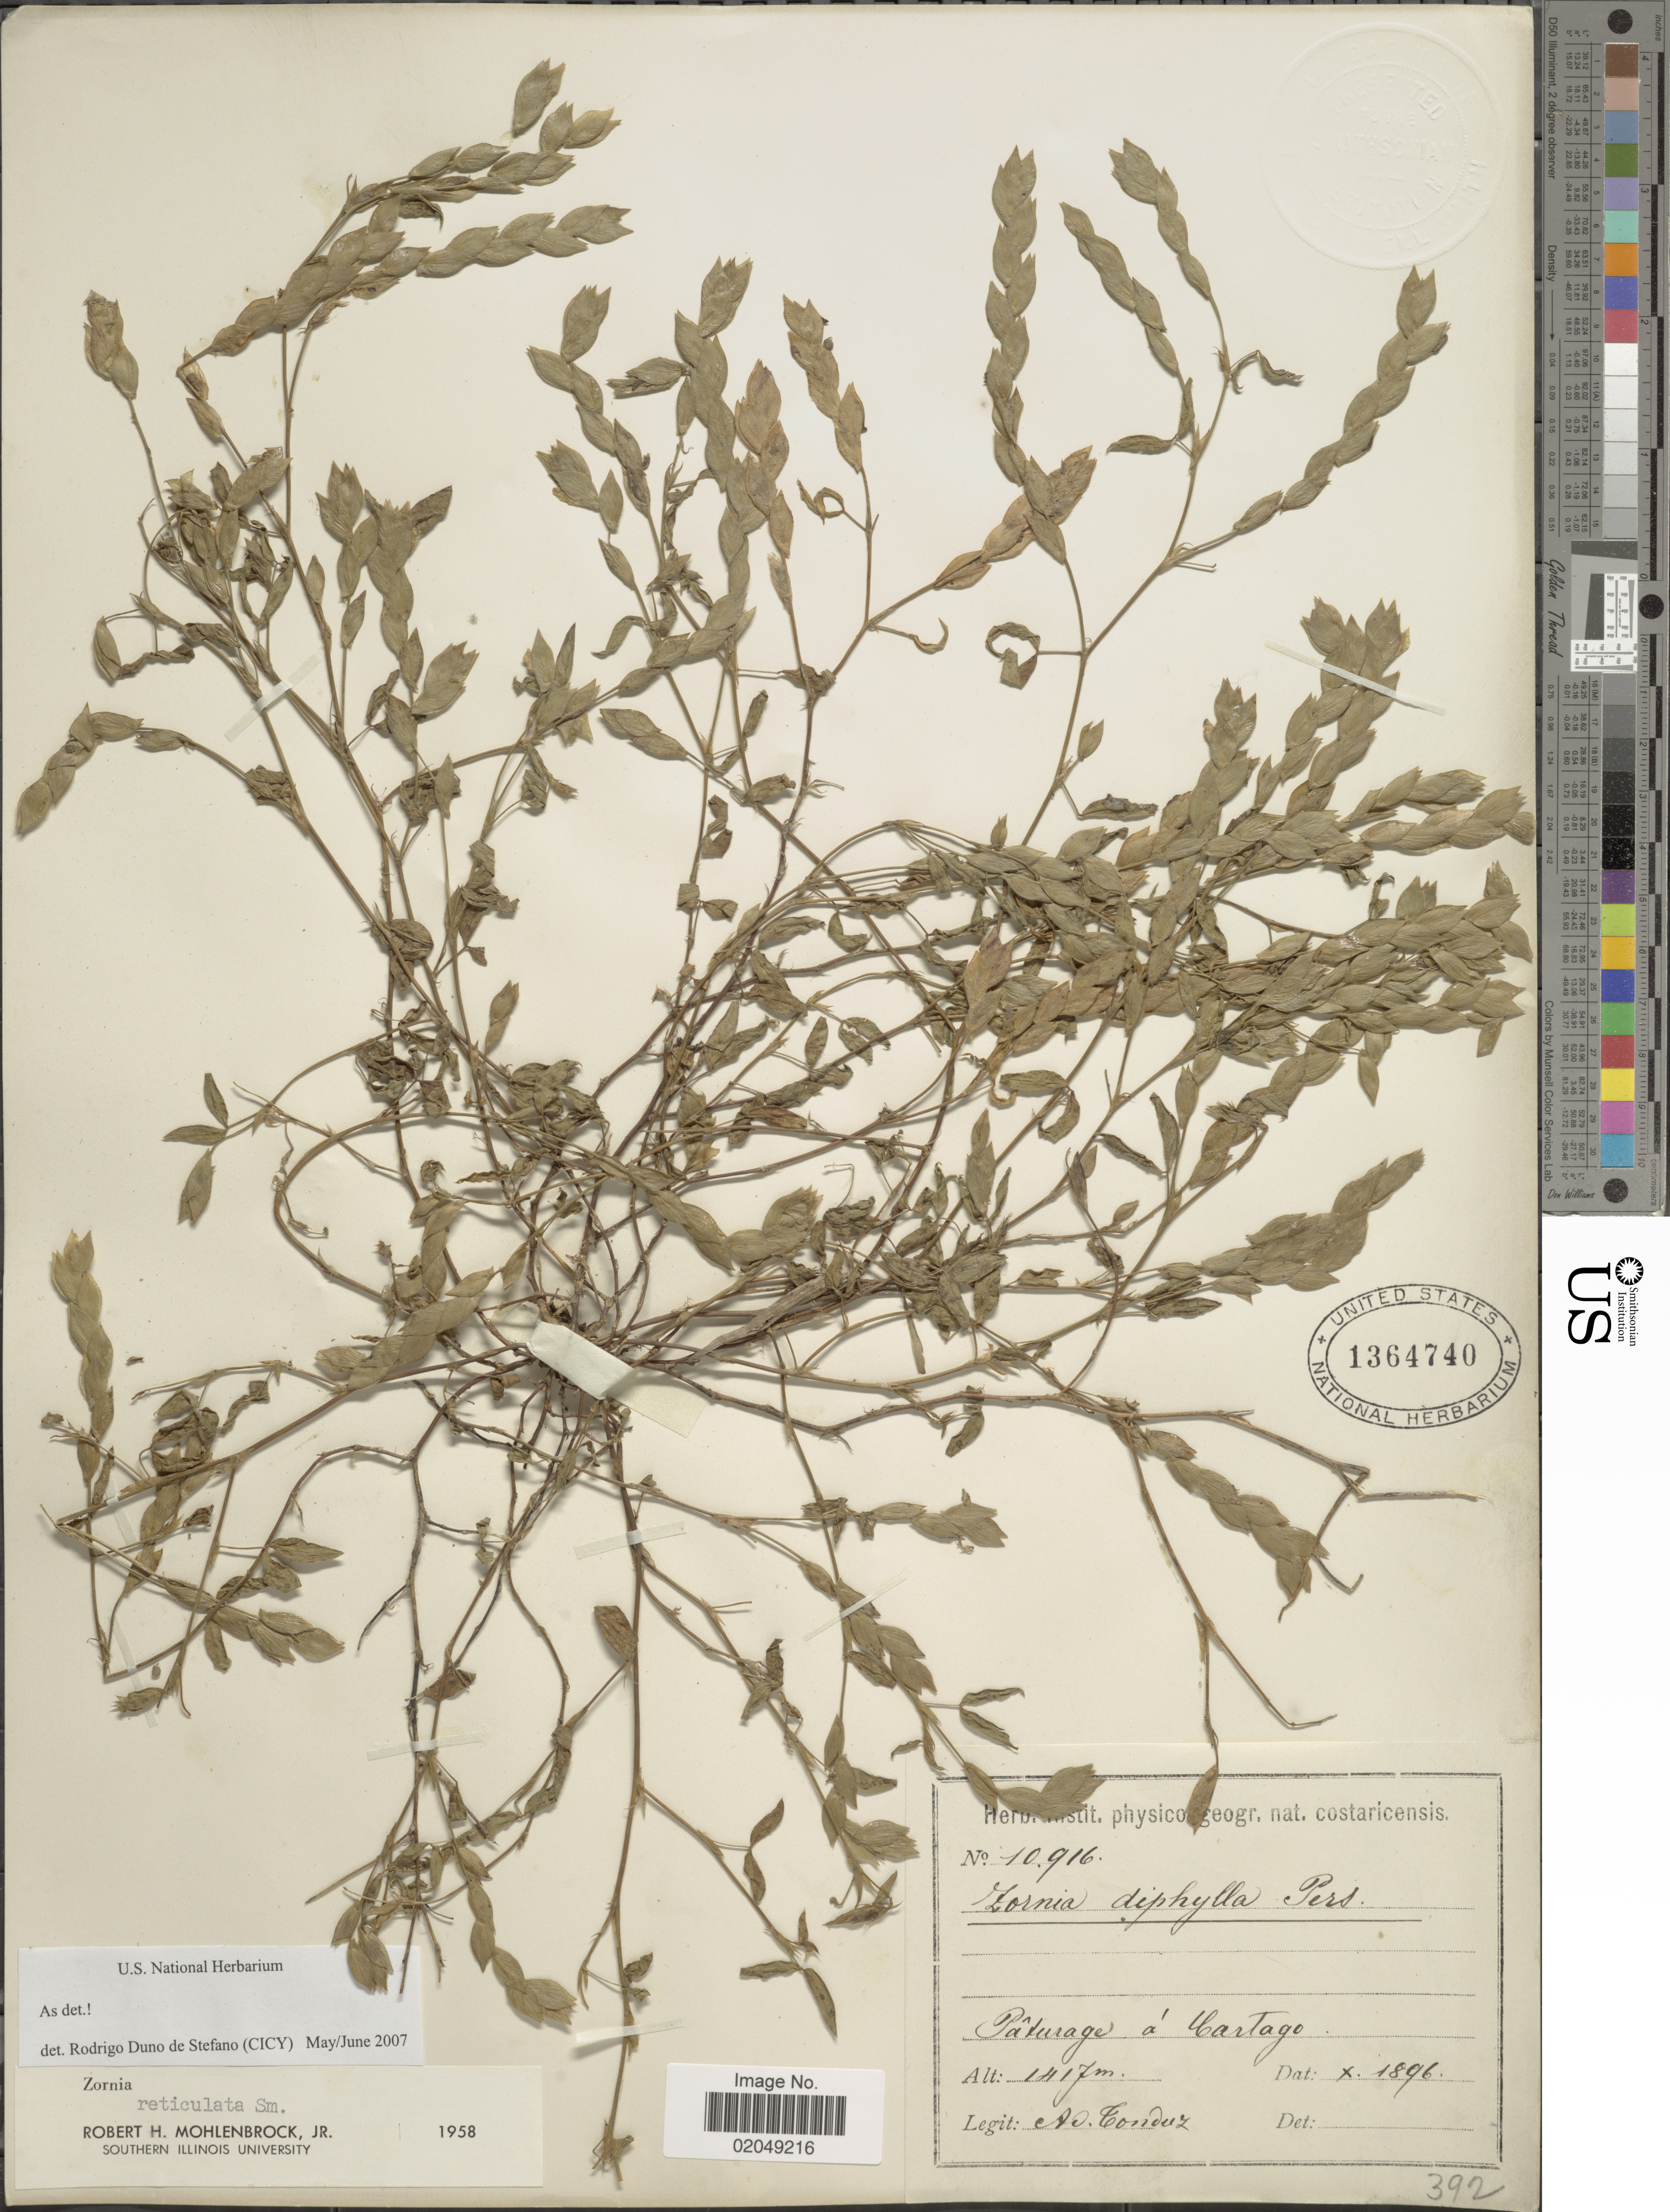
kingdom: Plantae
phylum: Tracheophyta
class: Magnoliopsida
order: Fabales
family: Fabaceae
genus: Zornia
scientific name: Zornia reticulata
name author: Sm.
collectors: A. Tonduz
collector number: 10916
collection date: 1896-10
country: Costa Rica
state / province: Cartago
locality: Paturage a Cartago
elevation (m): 1417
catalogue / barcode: US 1364740